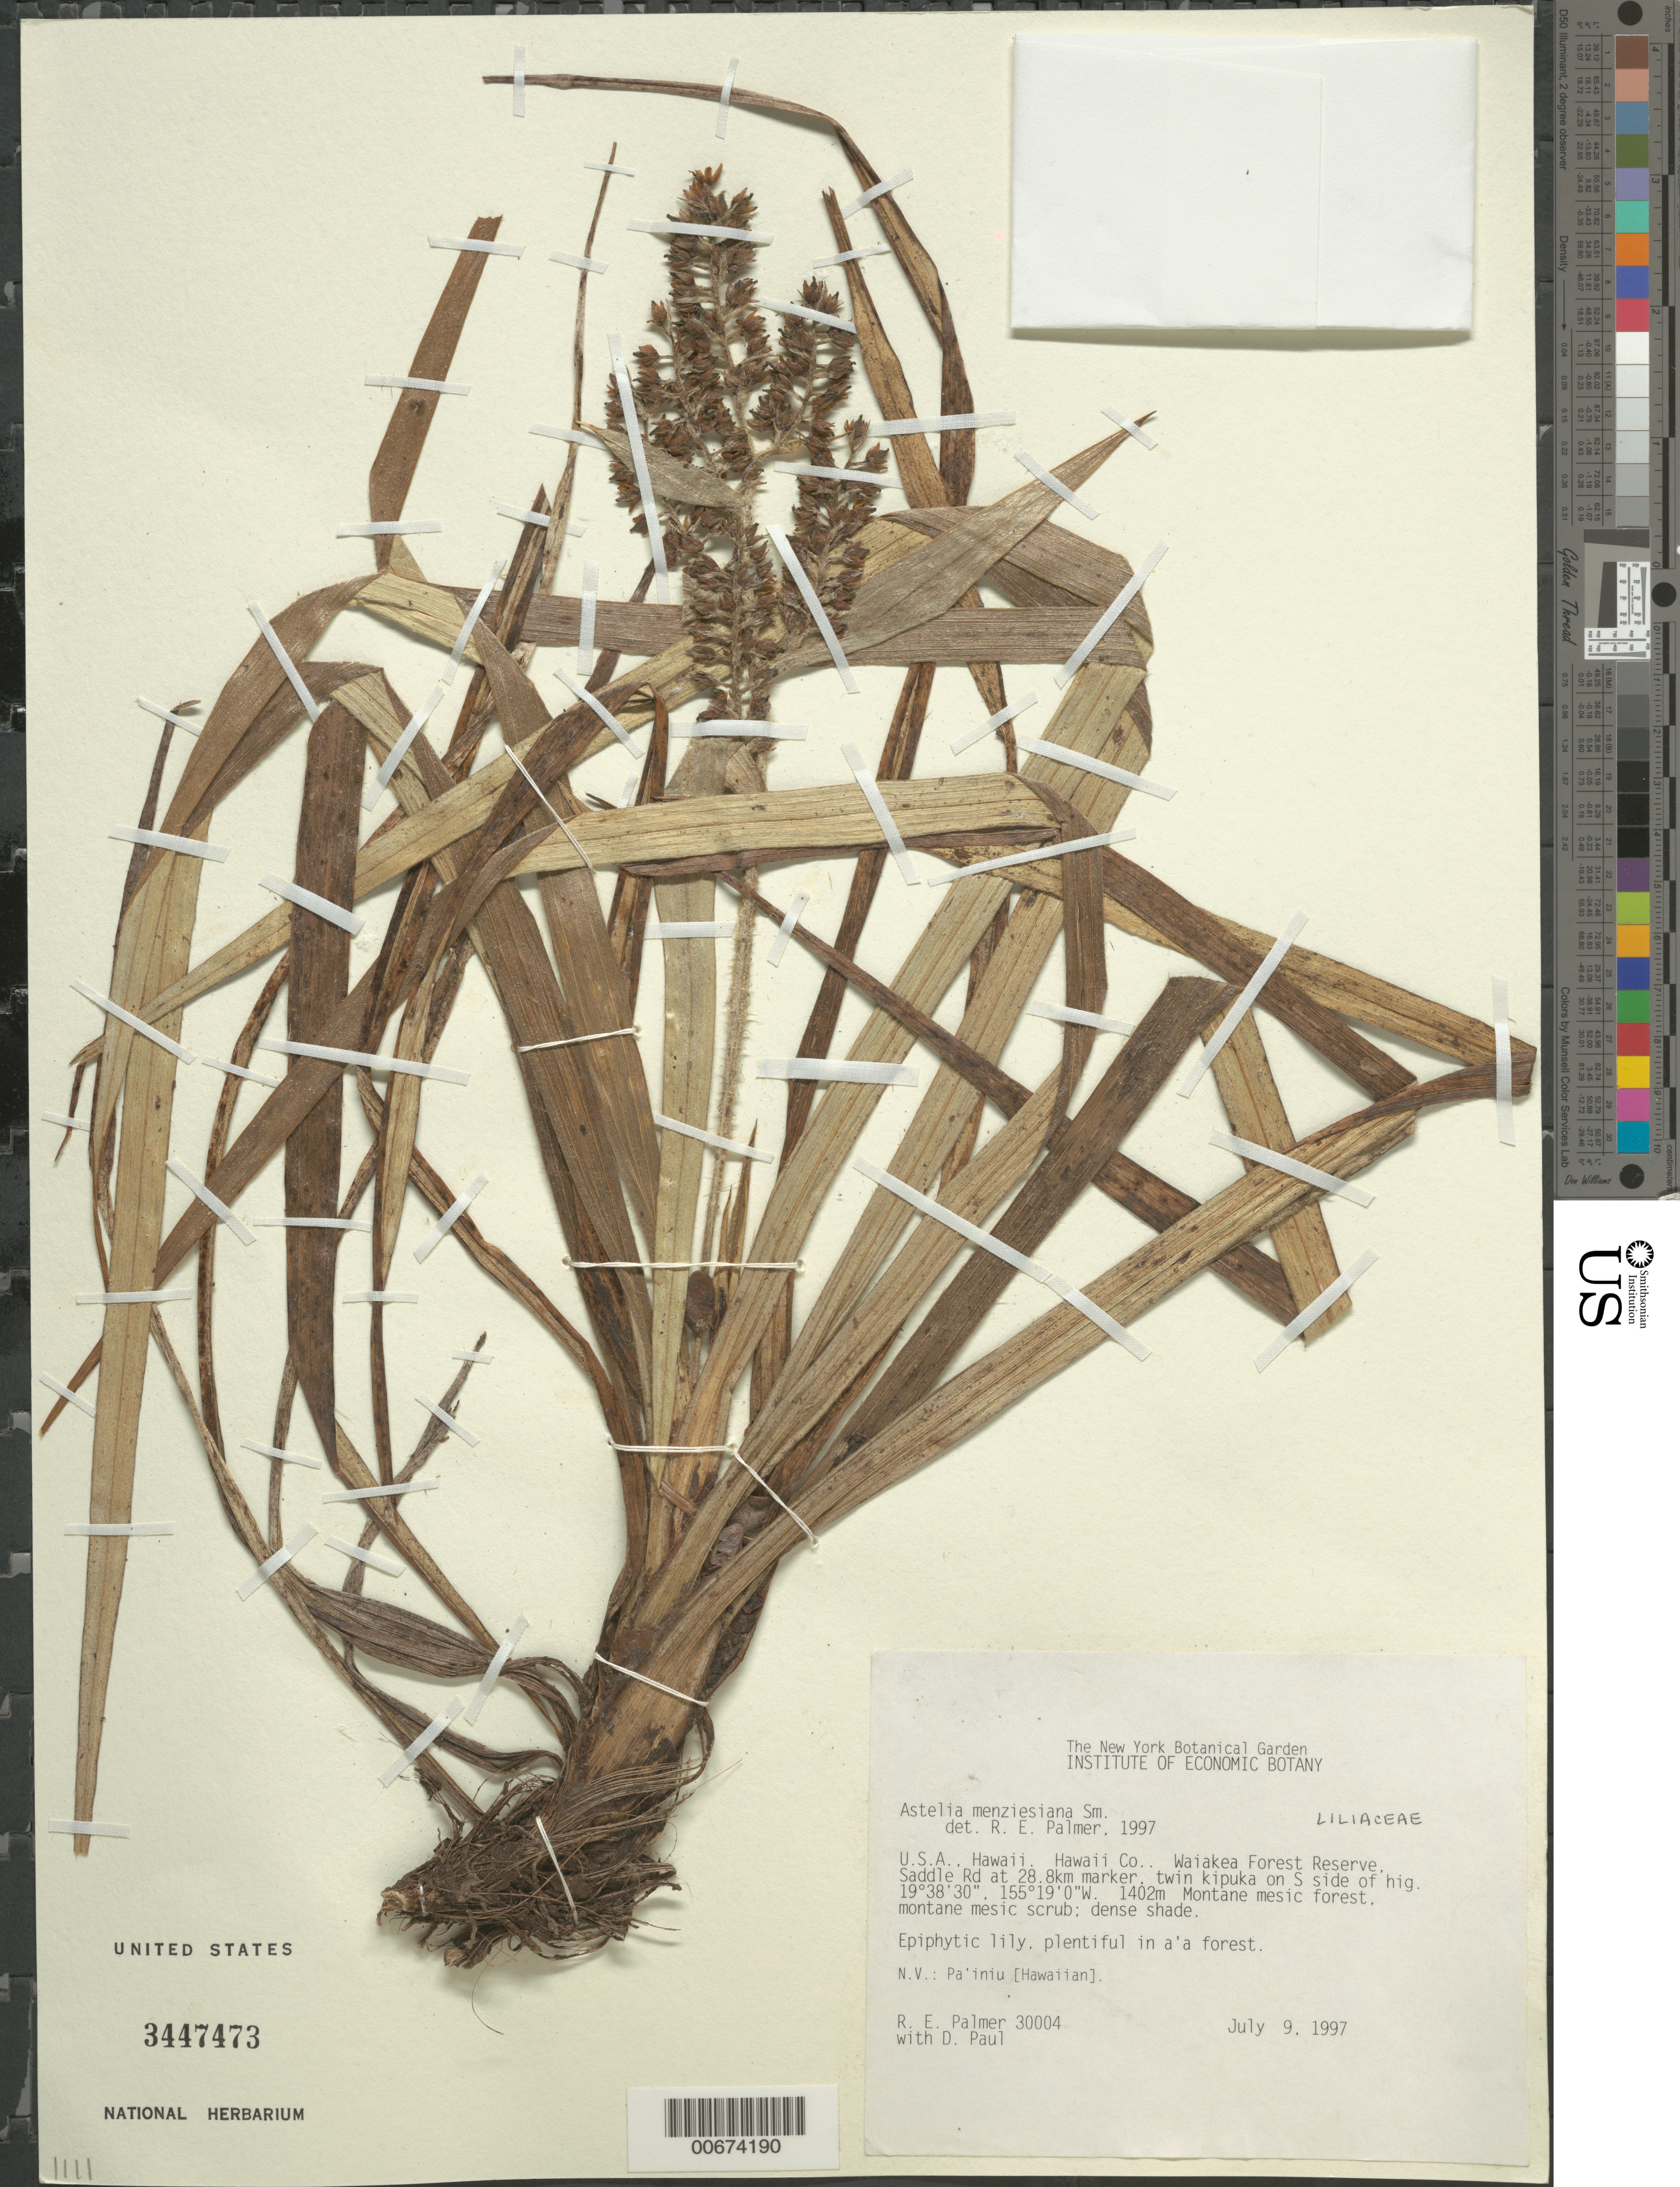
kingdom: Plantae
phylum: Tracheophyta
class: Liliopsida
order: Asparagales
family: Asteliaceae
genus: Astelia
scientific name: Astelia menziesiana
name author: Sm.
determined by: Palmer, R. E.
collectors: R. Palmer & D. Paul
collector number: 30004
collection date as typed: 9 Jul 1997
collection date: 1997-07-09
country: United States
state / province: Hawaii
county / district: Hawaii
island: Hawaii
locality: Waiakea Forest Reserve, Saddle Rd at 28.8km marker, twin kipuka on S side of hig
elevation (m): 1402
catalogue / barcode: US 3447473